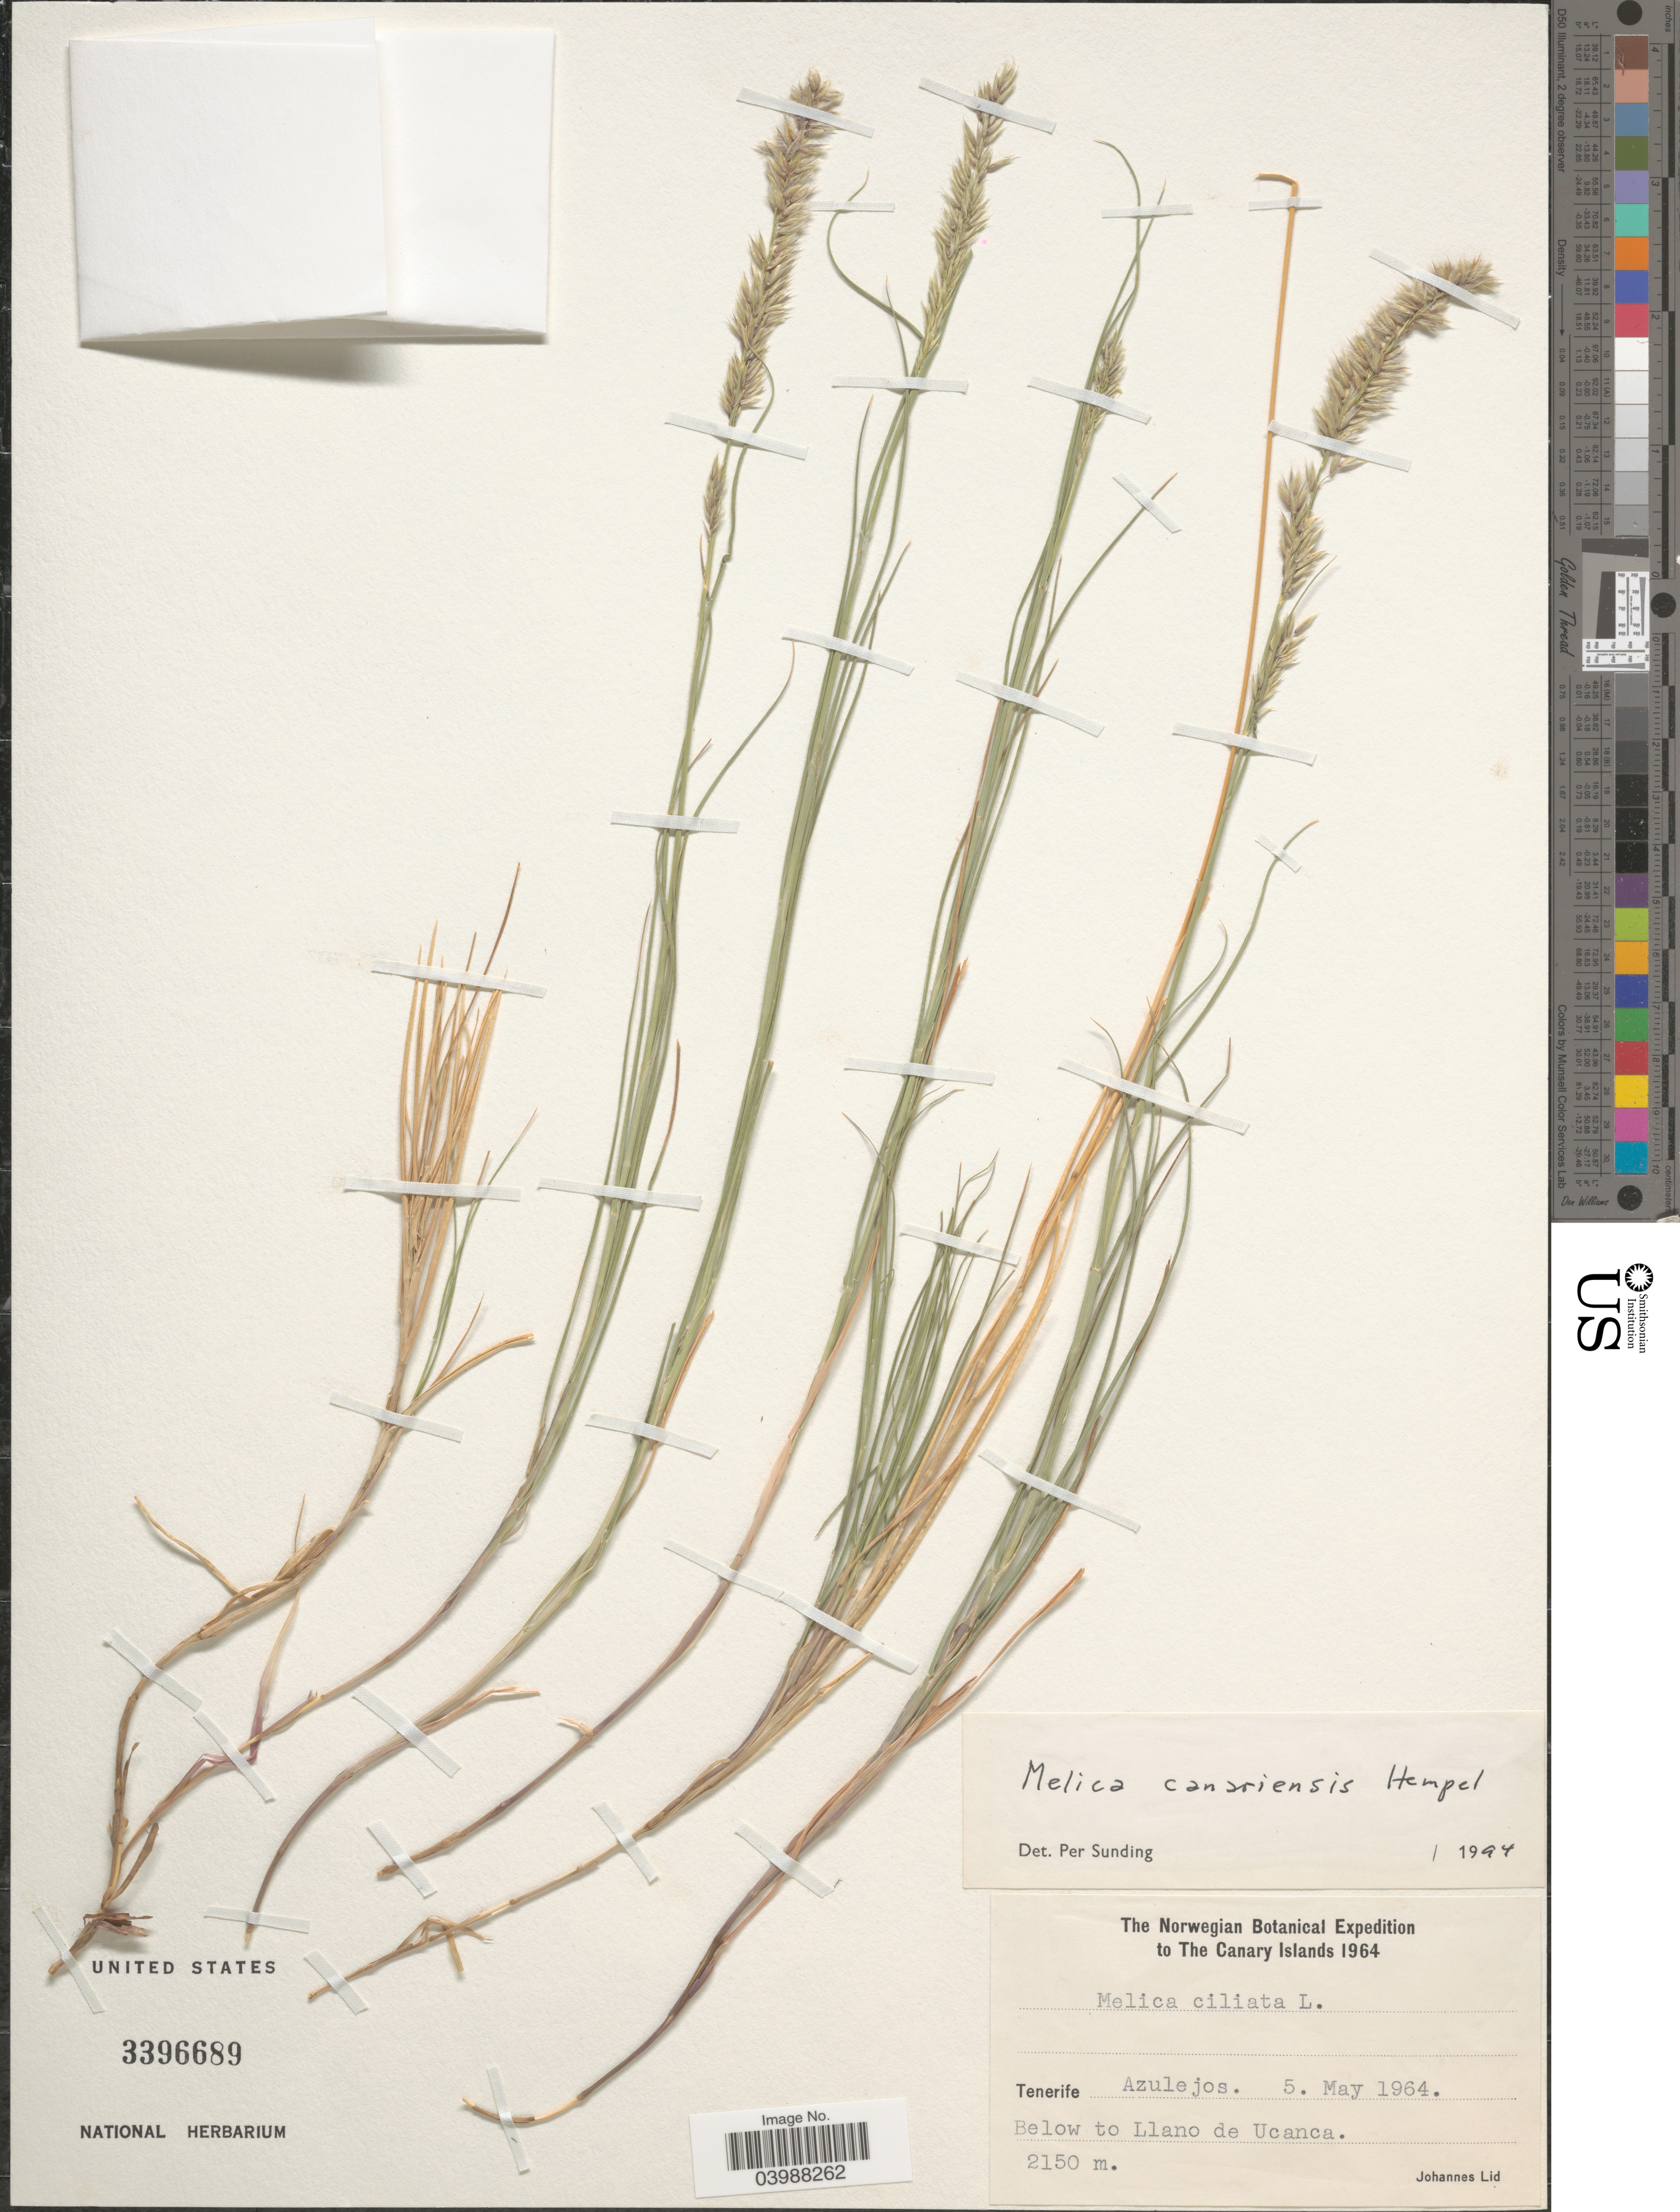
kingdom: Plantae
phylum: Tracheophyta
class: Liliopsida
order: Poales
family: Poaceae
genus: Melica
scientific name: Melica canariensis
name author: W. Hempel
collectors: J. Lid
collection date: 1964-05-05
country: Spain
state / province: Canarias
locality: The Canary Islands. Tenerife: Azulejos. Below to Llano de Ucanca.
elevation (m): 2150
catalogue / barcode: US 3396689